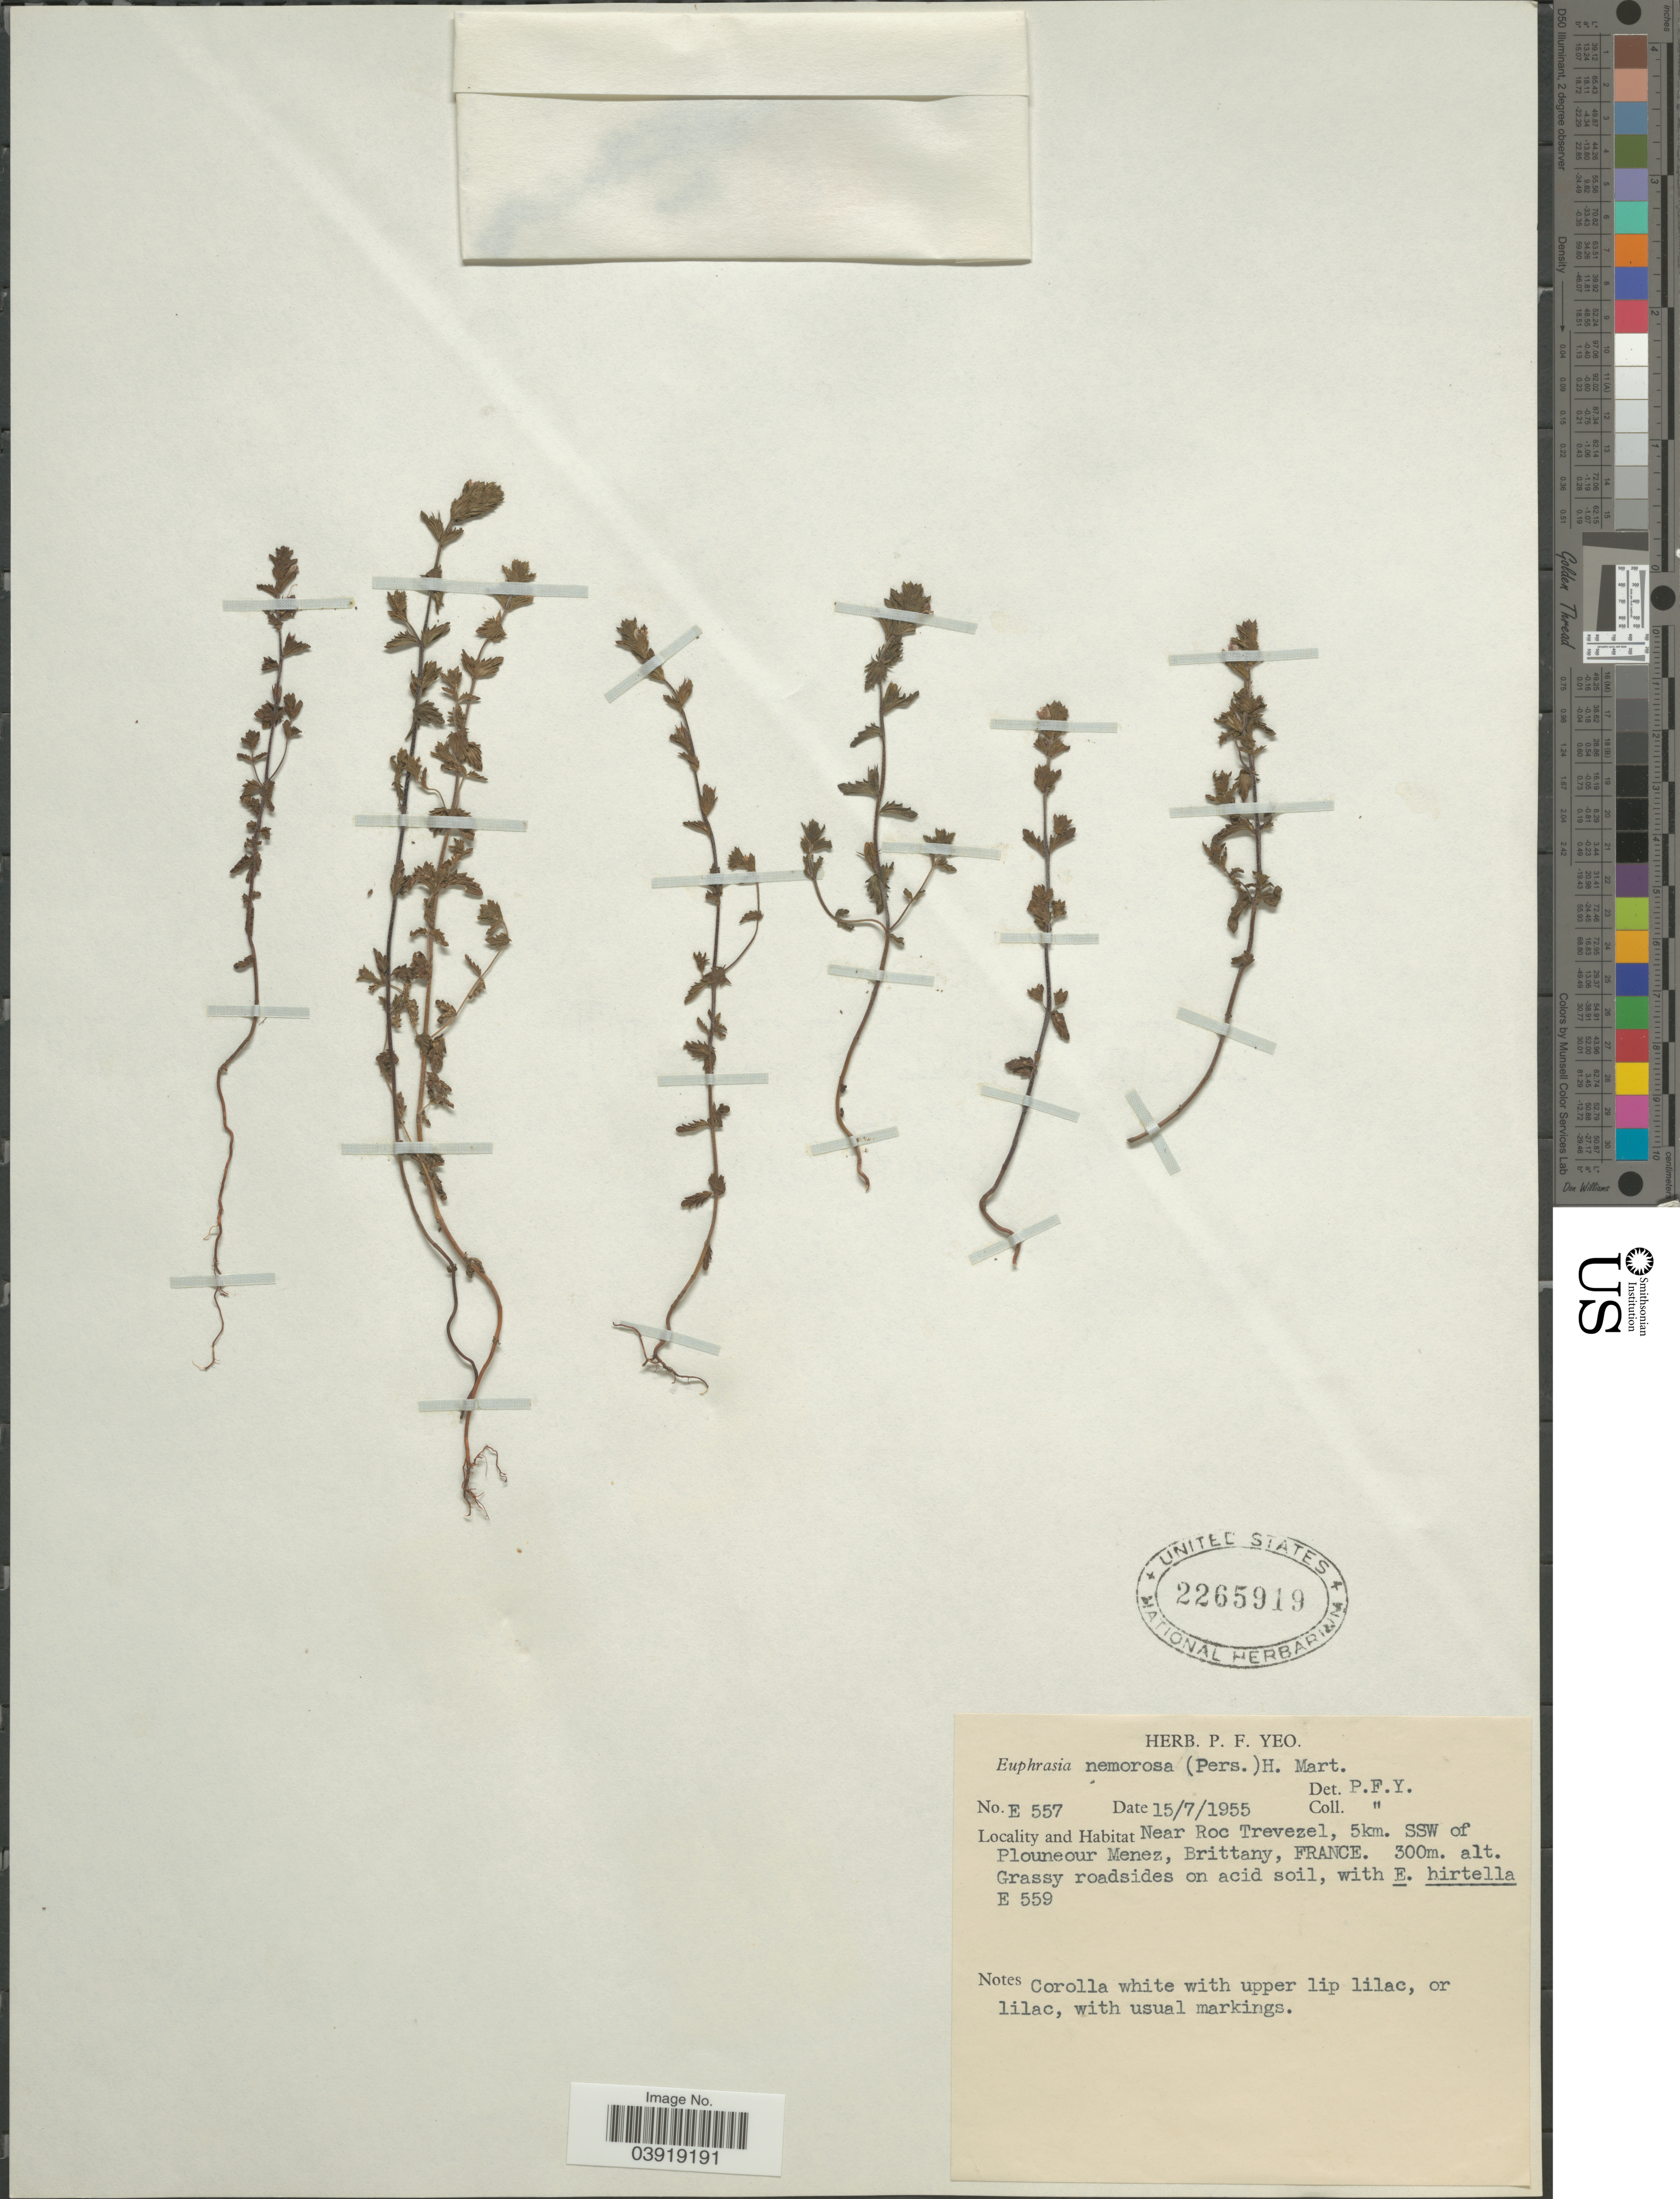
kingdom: Plantae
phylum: Tracheophyta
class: Magnoliopsida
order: Lamiales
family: Orobanchaceae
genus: Euphrasia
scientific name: Euphrasia nemorosa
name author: (Pers.) Wallr.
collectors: P. Yeo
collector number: E557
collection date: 1955-07-15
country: France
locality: Near Roc Trevezel, 5km. SSW of Plouneour Menez, Brittany.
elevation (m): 300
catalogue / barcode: US 2265919